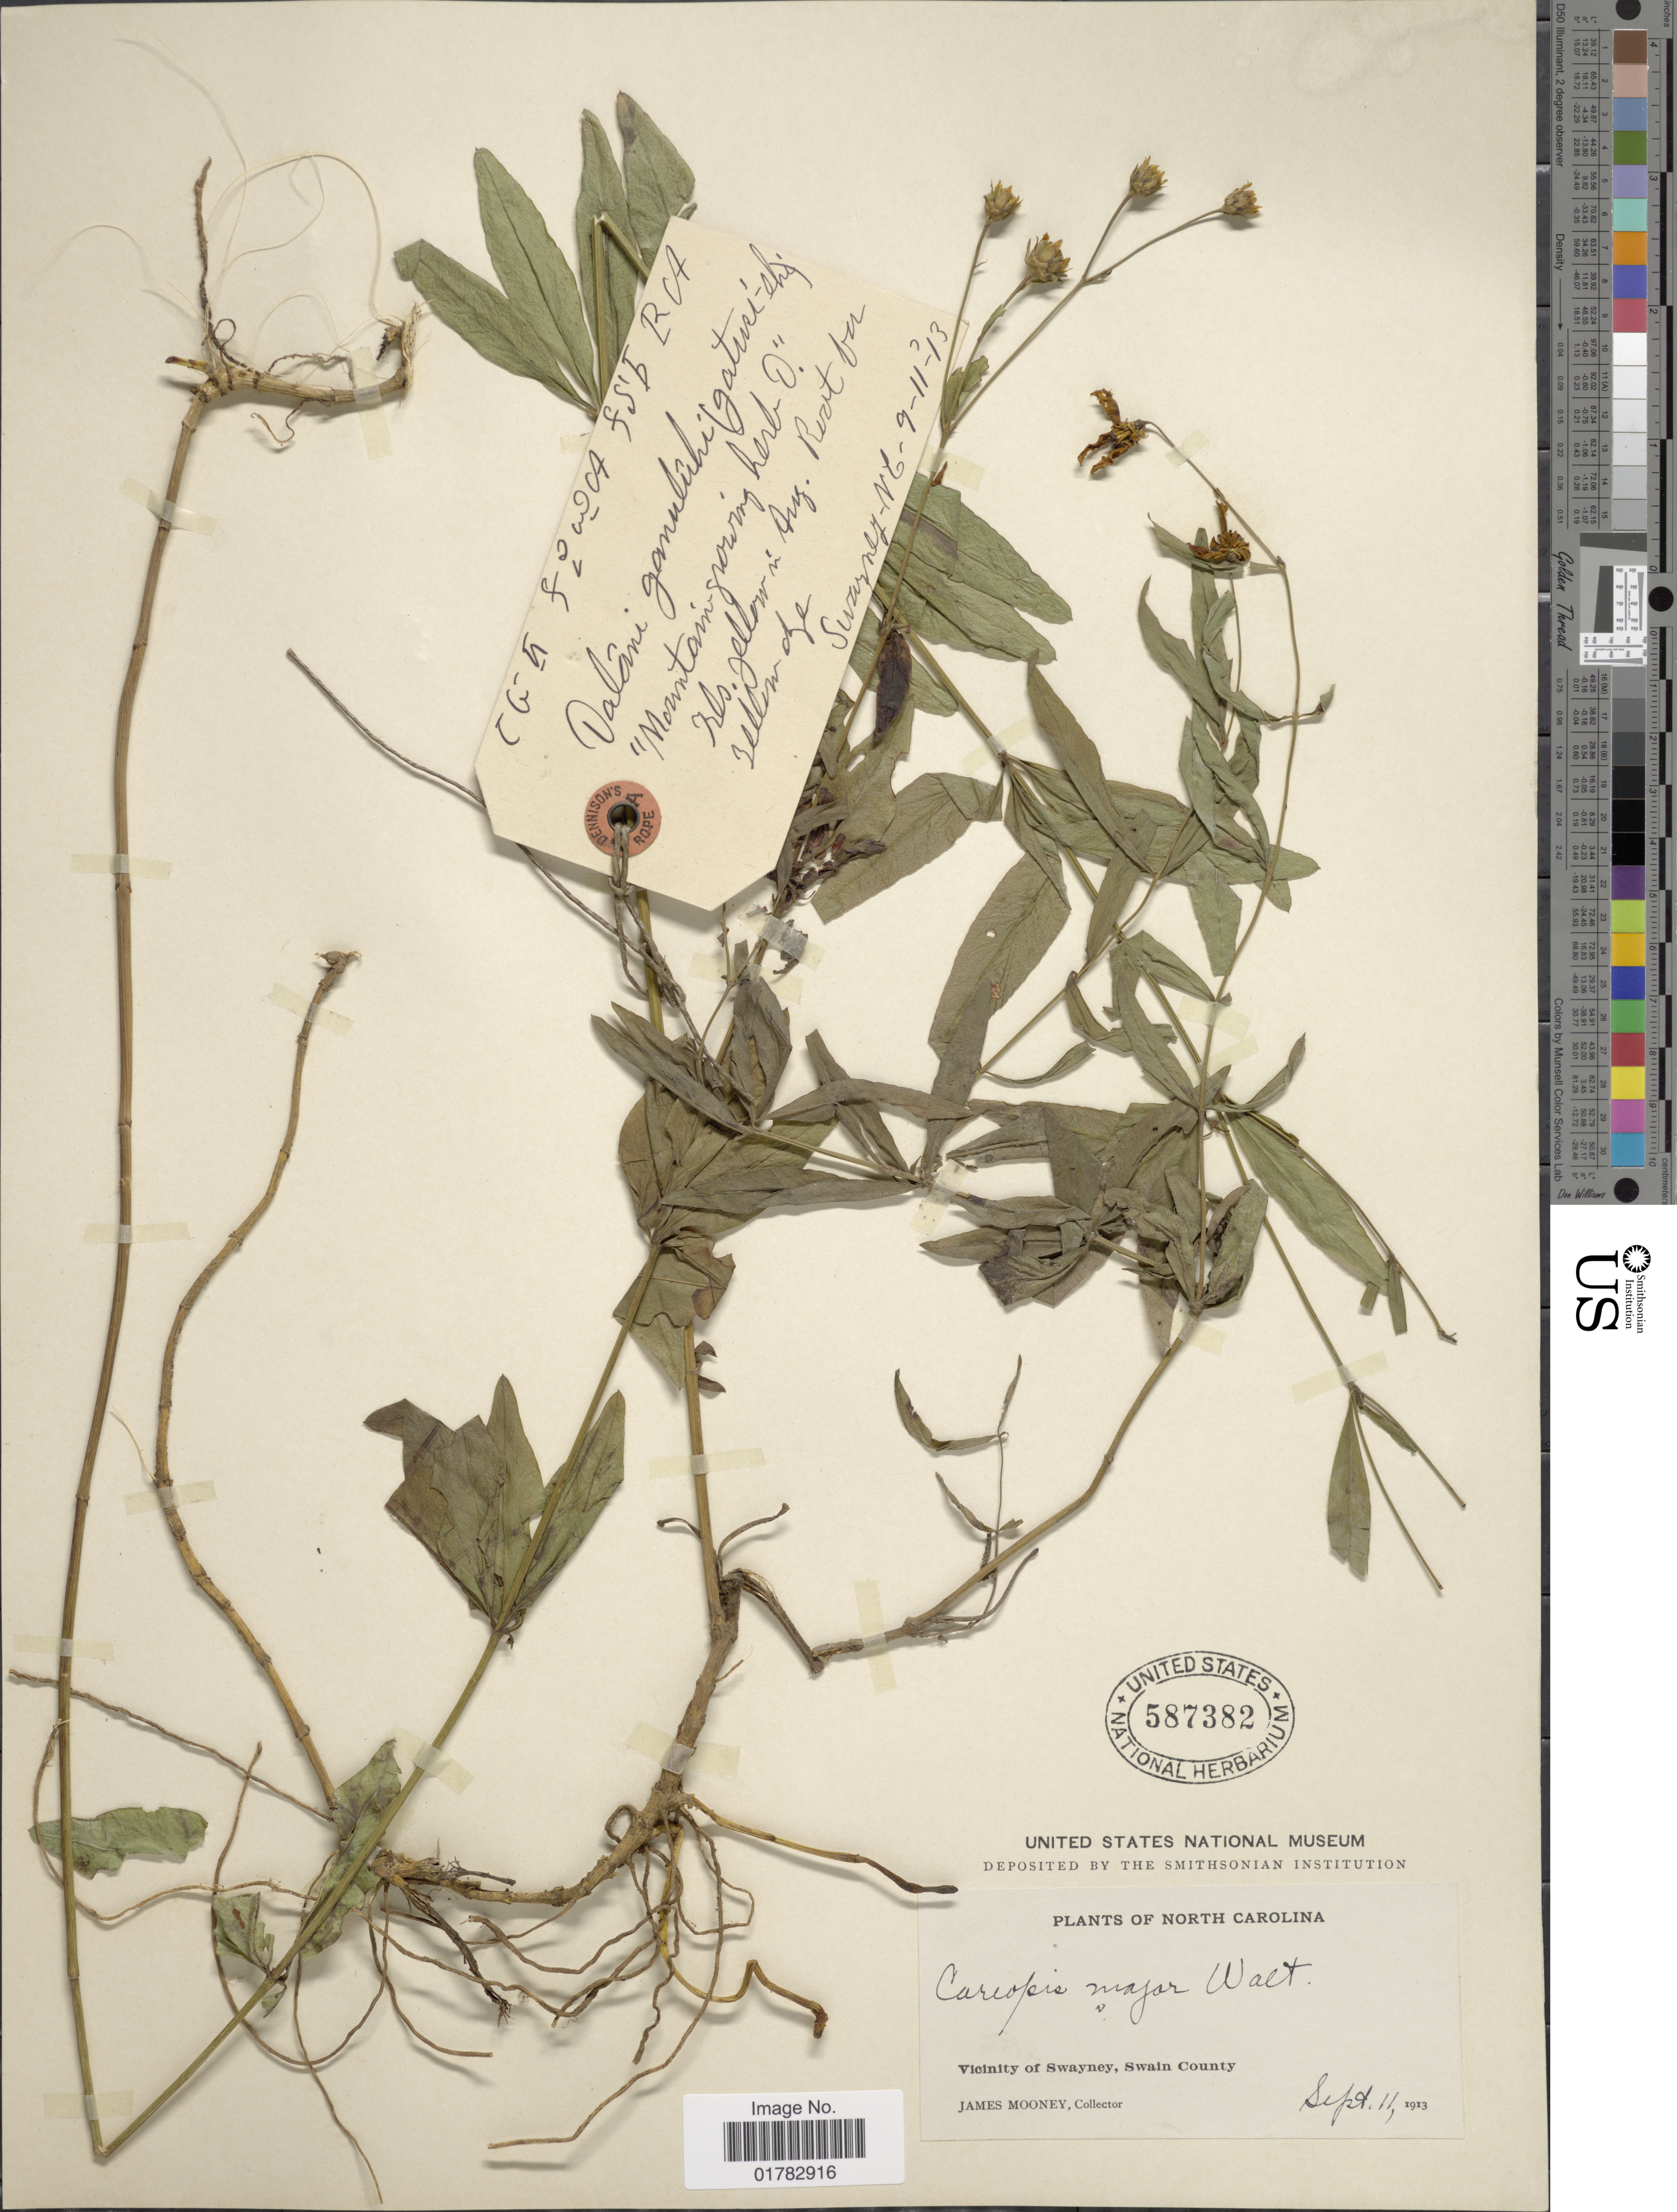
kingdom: Plantae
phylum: Tracheophyta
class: Magnoliopsida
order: Asterales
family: Asteraceae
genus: Coreopsis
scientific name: Coreopsis major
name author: Walter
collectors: J. Mooney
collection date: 1913-09-11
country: United States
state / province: North Carolina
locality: Vicinity of Swayney, Swain County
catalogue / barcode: US 587382